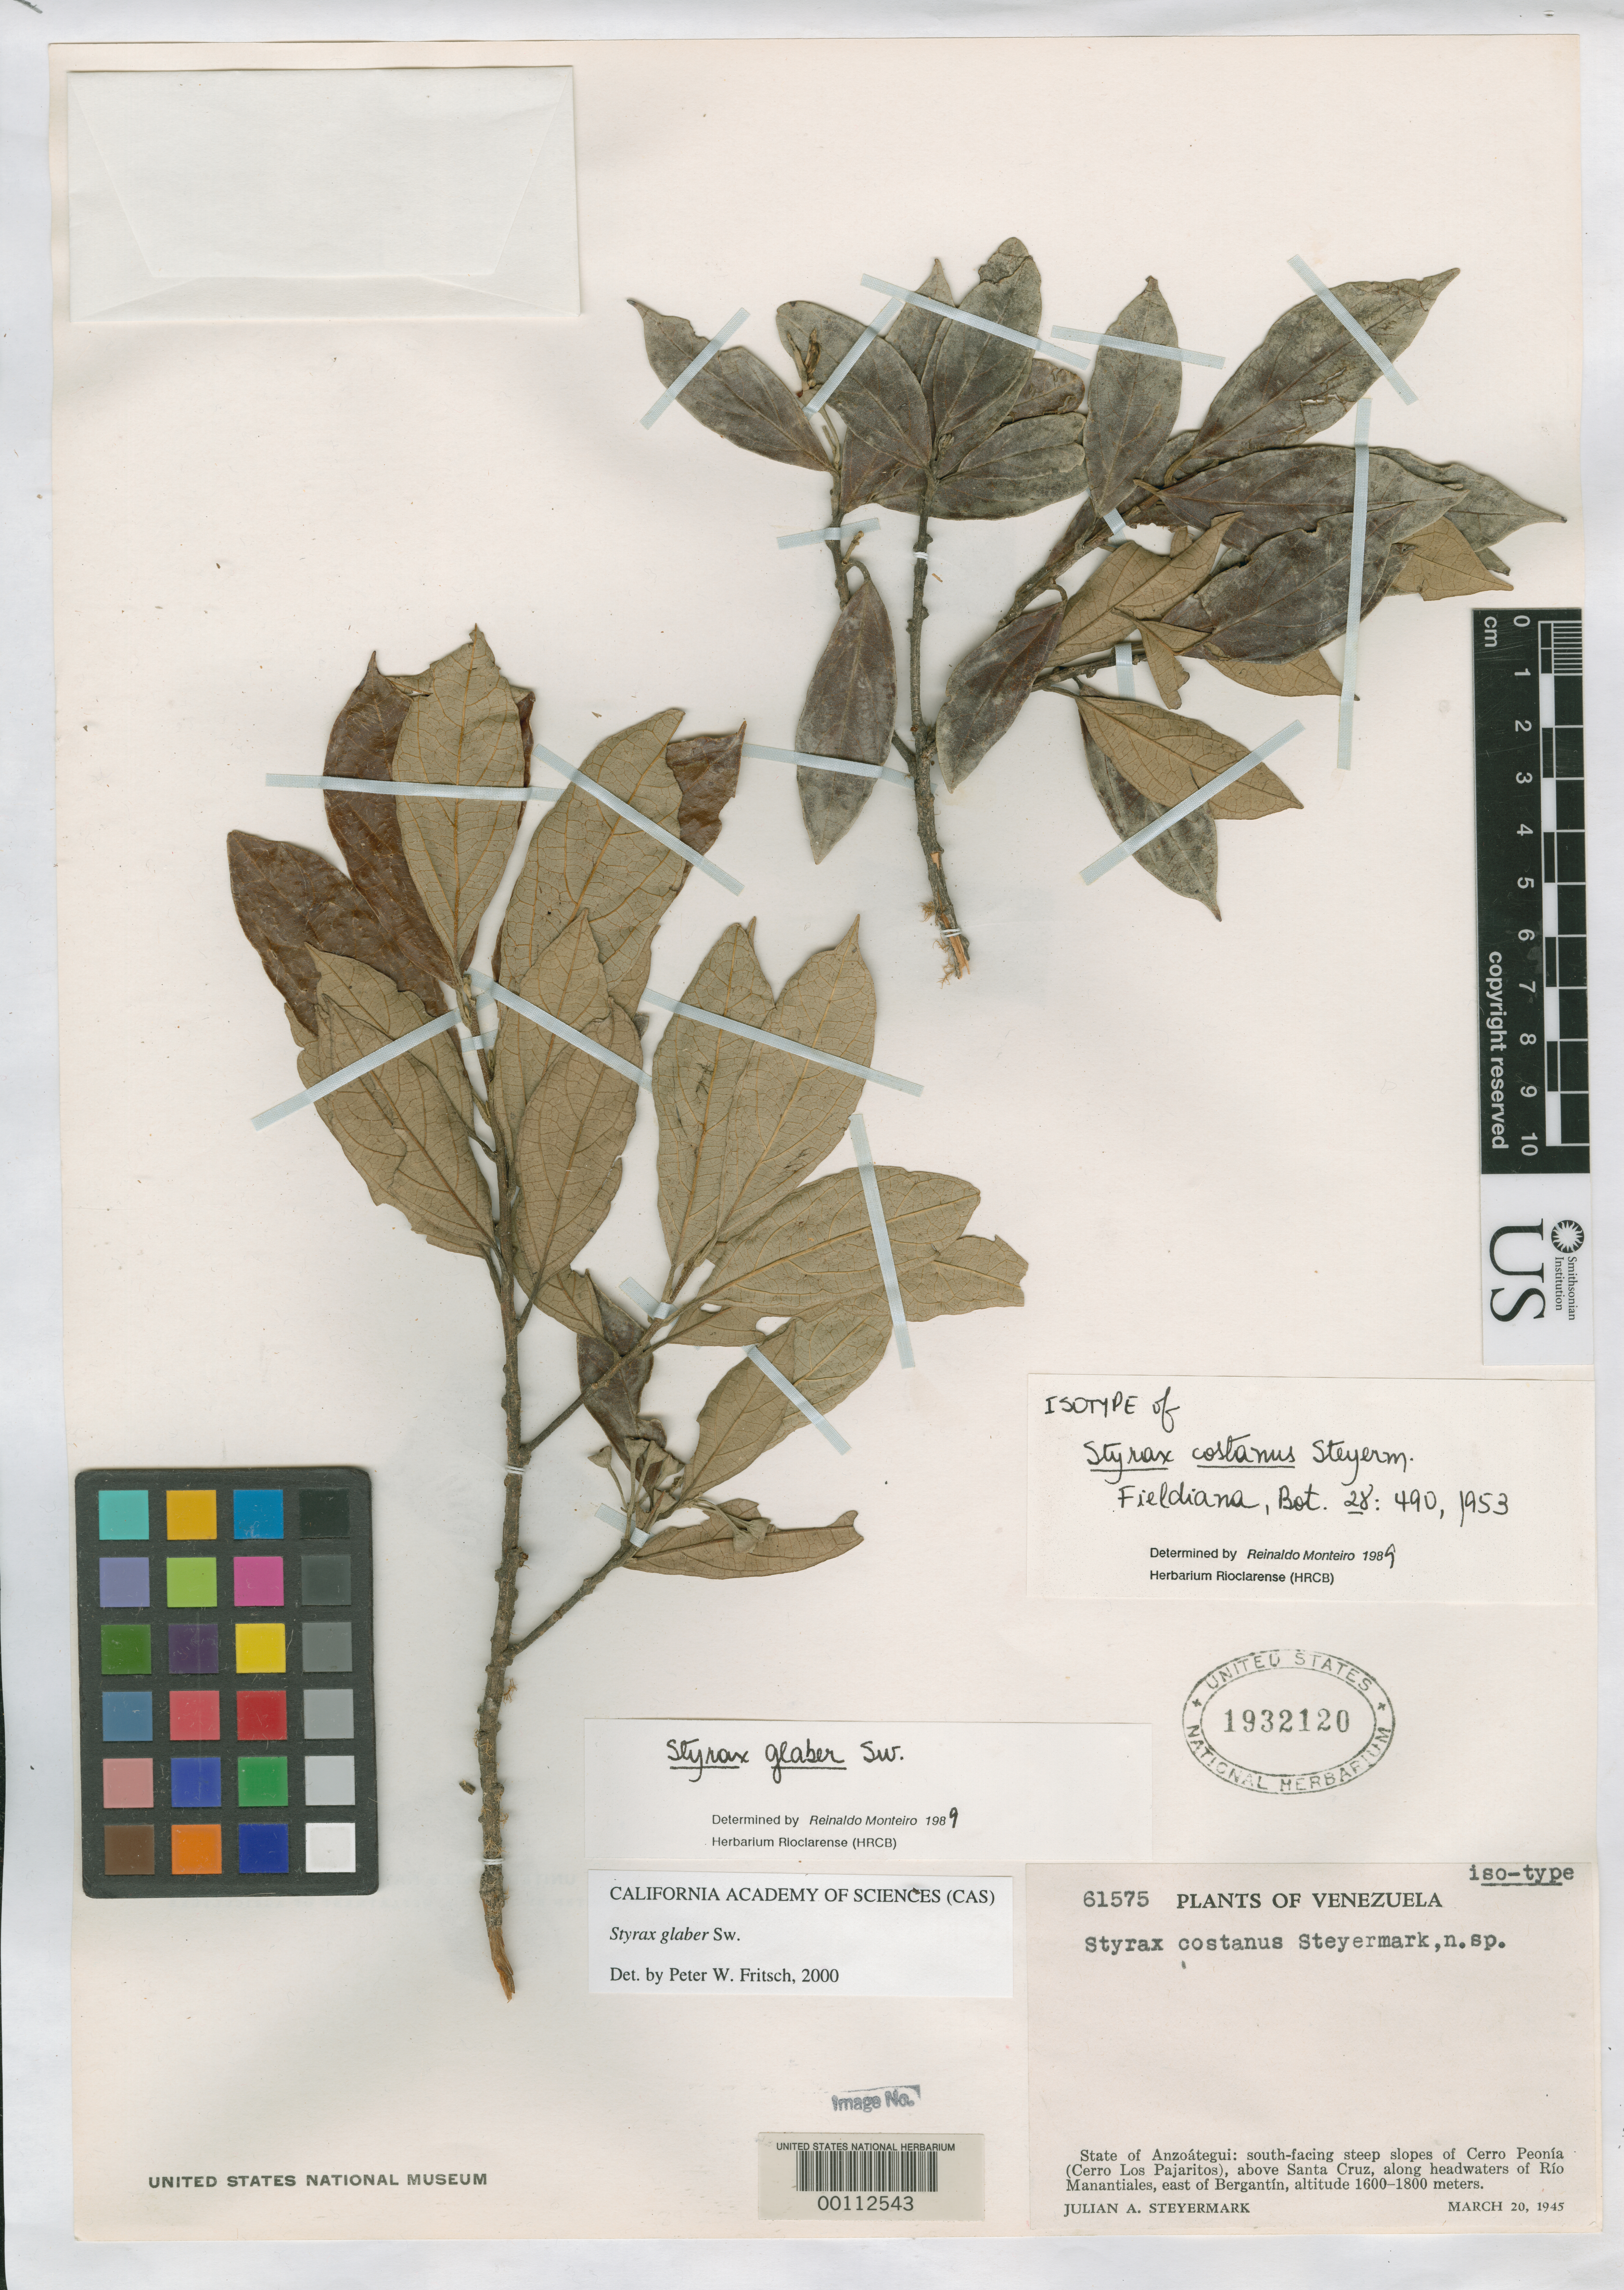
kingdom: Plantae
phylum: Tracheophyta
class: Magnoliopsida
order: Ericales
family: Styracaceae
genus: Styrax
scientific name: Styrax costanus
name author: Steyerm.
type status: Isotype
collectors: J. Steyermark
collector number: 61575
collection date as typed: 20 Mar 1945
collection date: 1945-03-20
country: Venezuela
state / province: Anzoategui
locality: South-facing steep slopes of Cerro Peonia (Cerro Los Pajaritos), above Santa Cruz.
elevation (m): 1600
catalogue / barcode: US 1932120